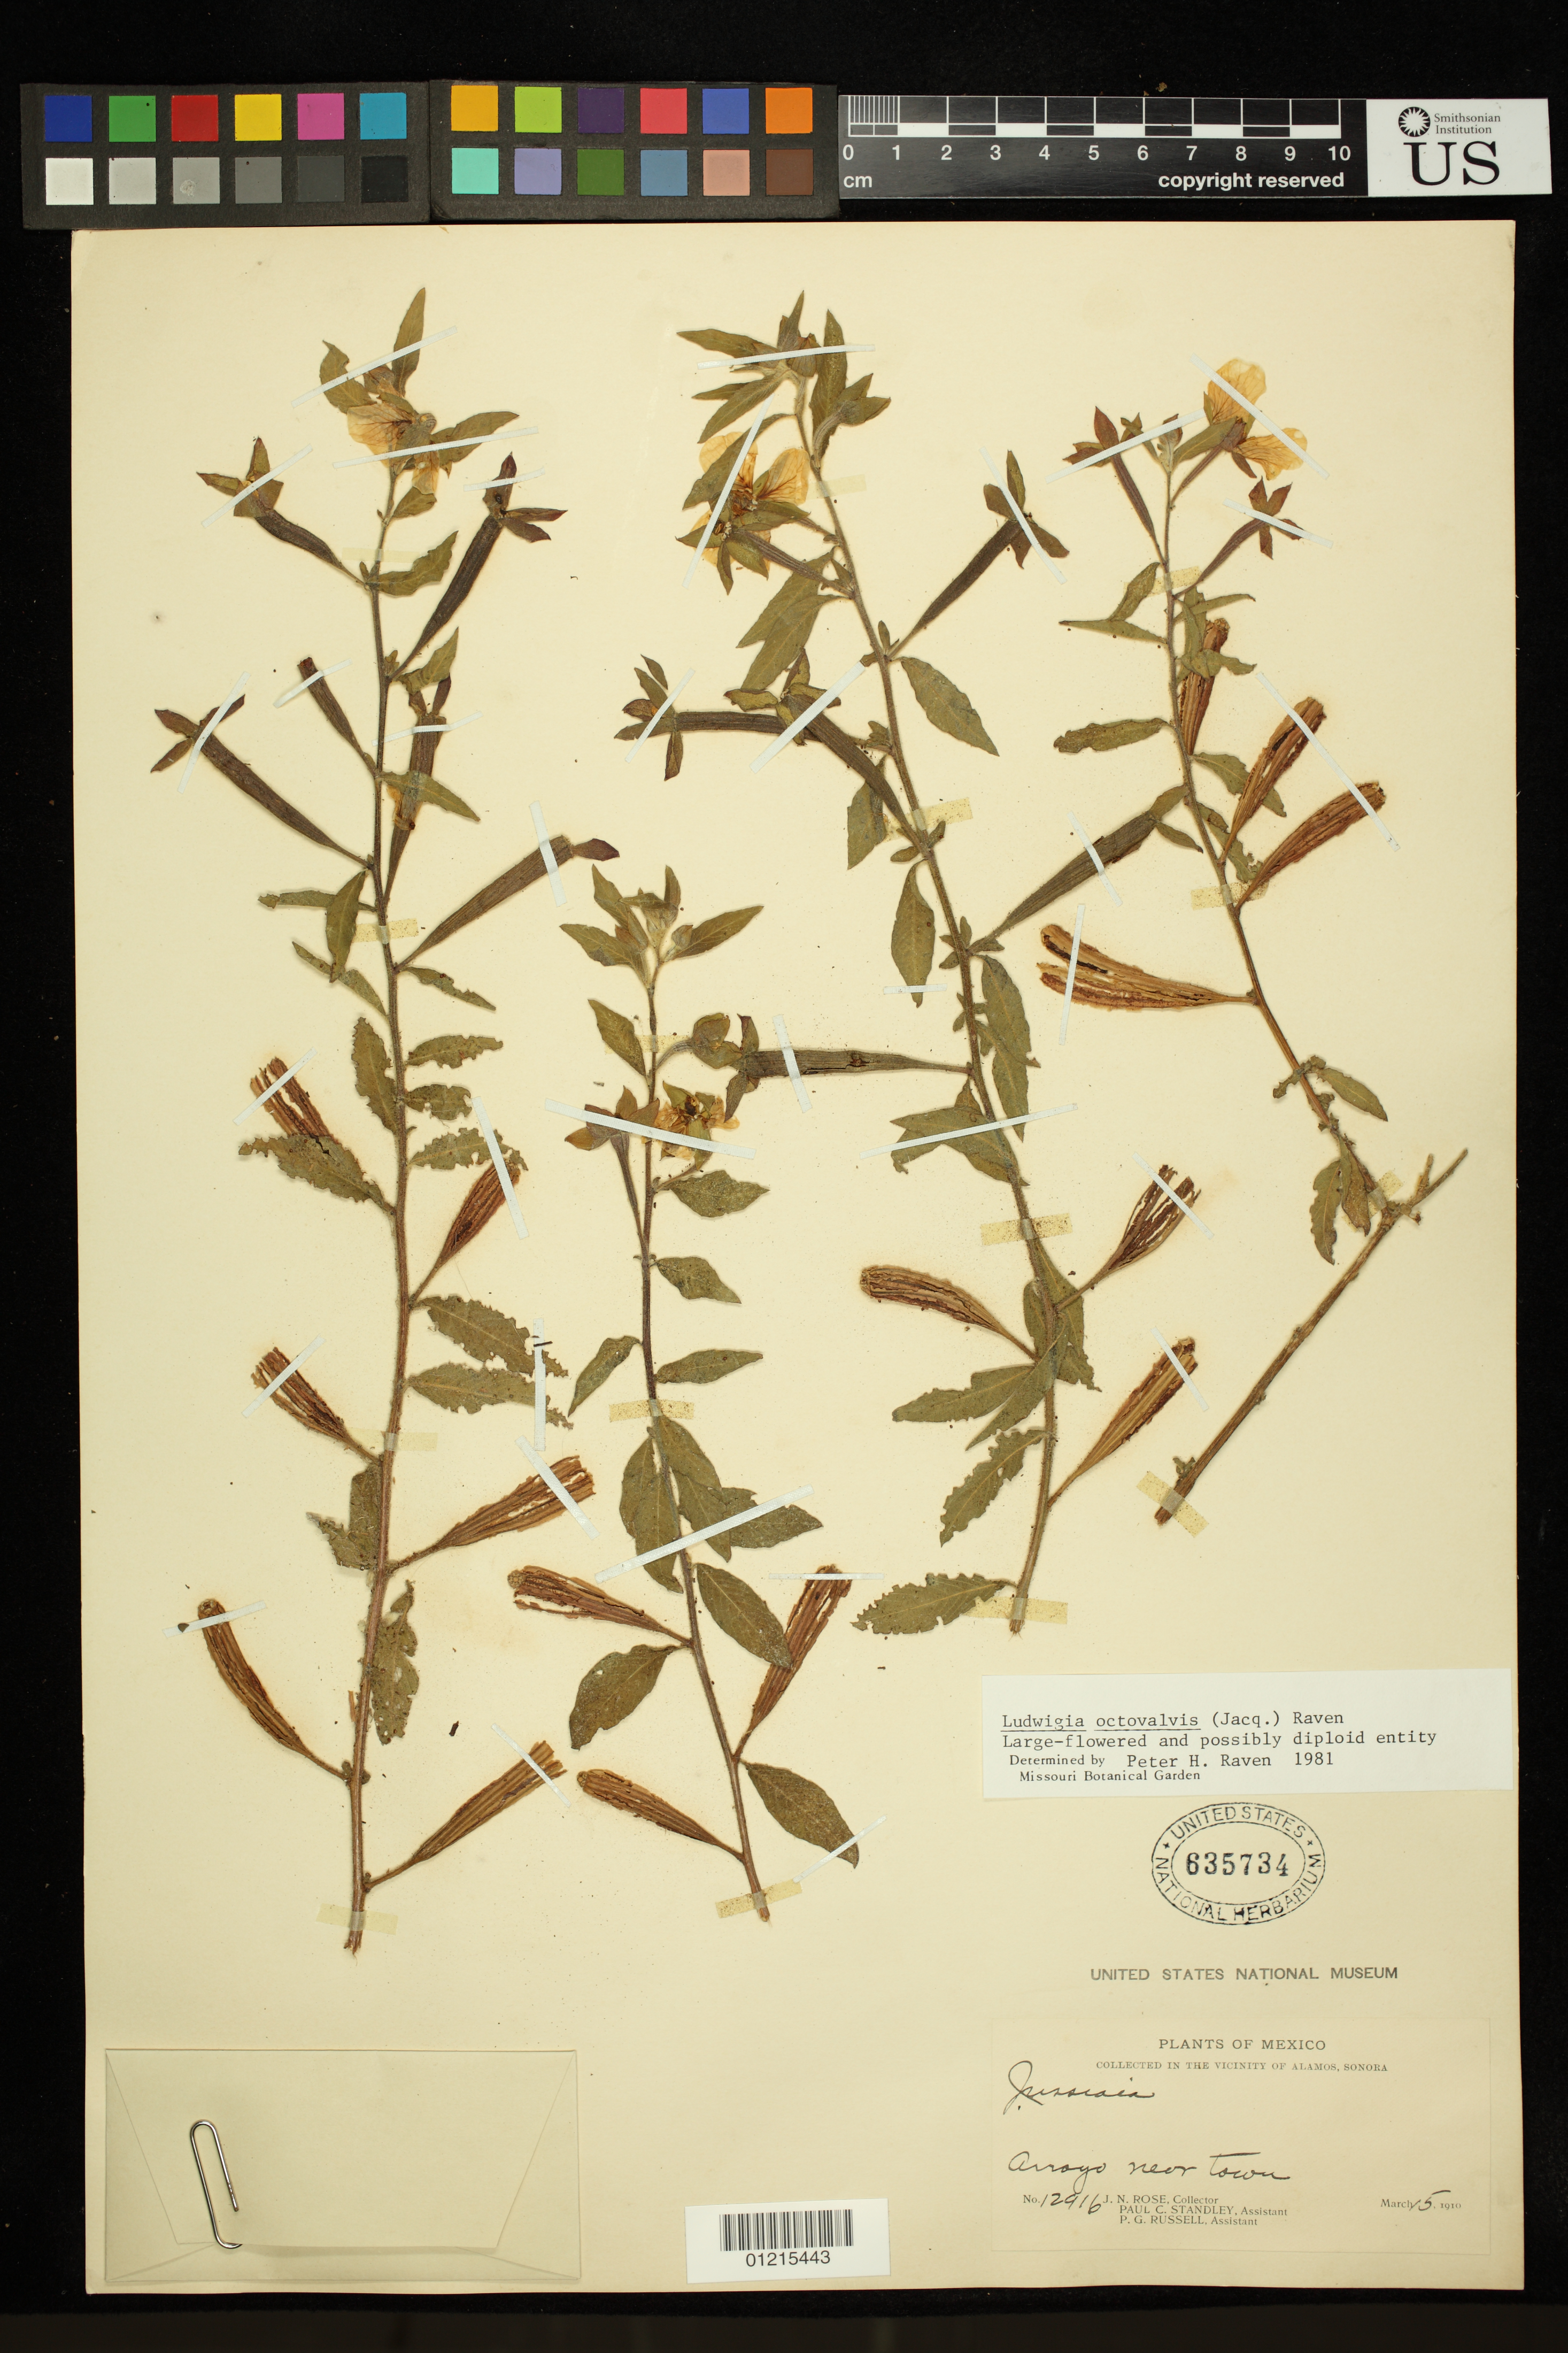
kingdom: Plantae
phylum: Tracheophyta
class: Magnoliopsida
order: Myrtales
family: Onagraceae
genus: Ludwigia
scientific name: Ludwigia octovalvis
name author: (Jacq.) P.H. Raven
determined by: Raven, P. H.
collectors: J. N. Rose, P. C. Standley & P. G. Russell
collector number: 12916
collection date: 1910-03-15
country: Mexico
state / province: Sonora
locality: Vicinity of Alamos.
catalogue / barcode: US 635734